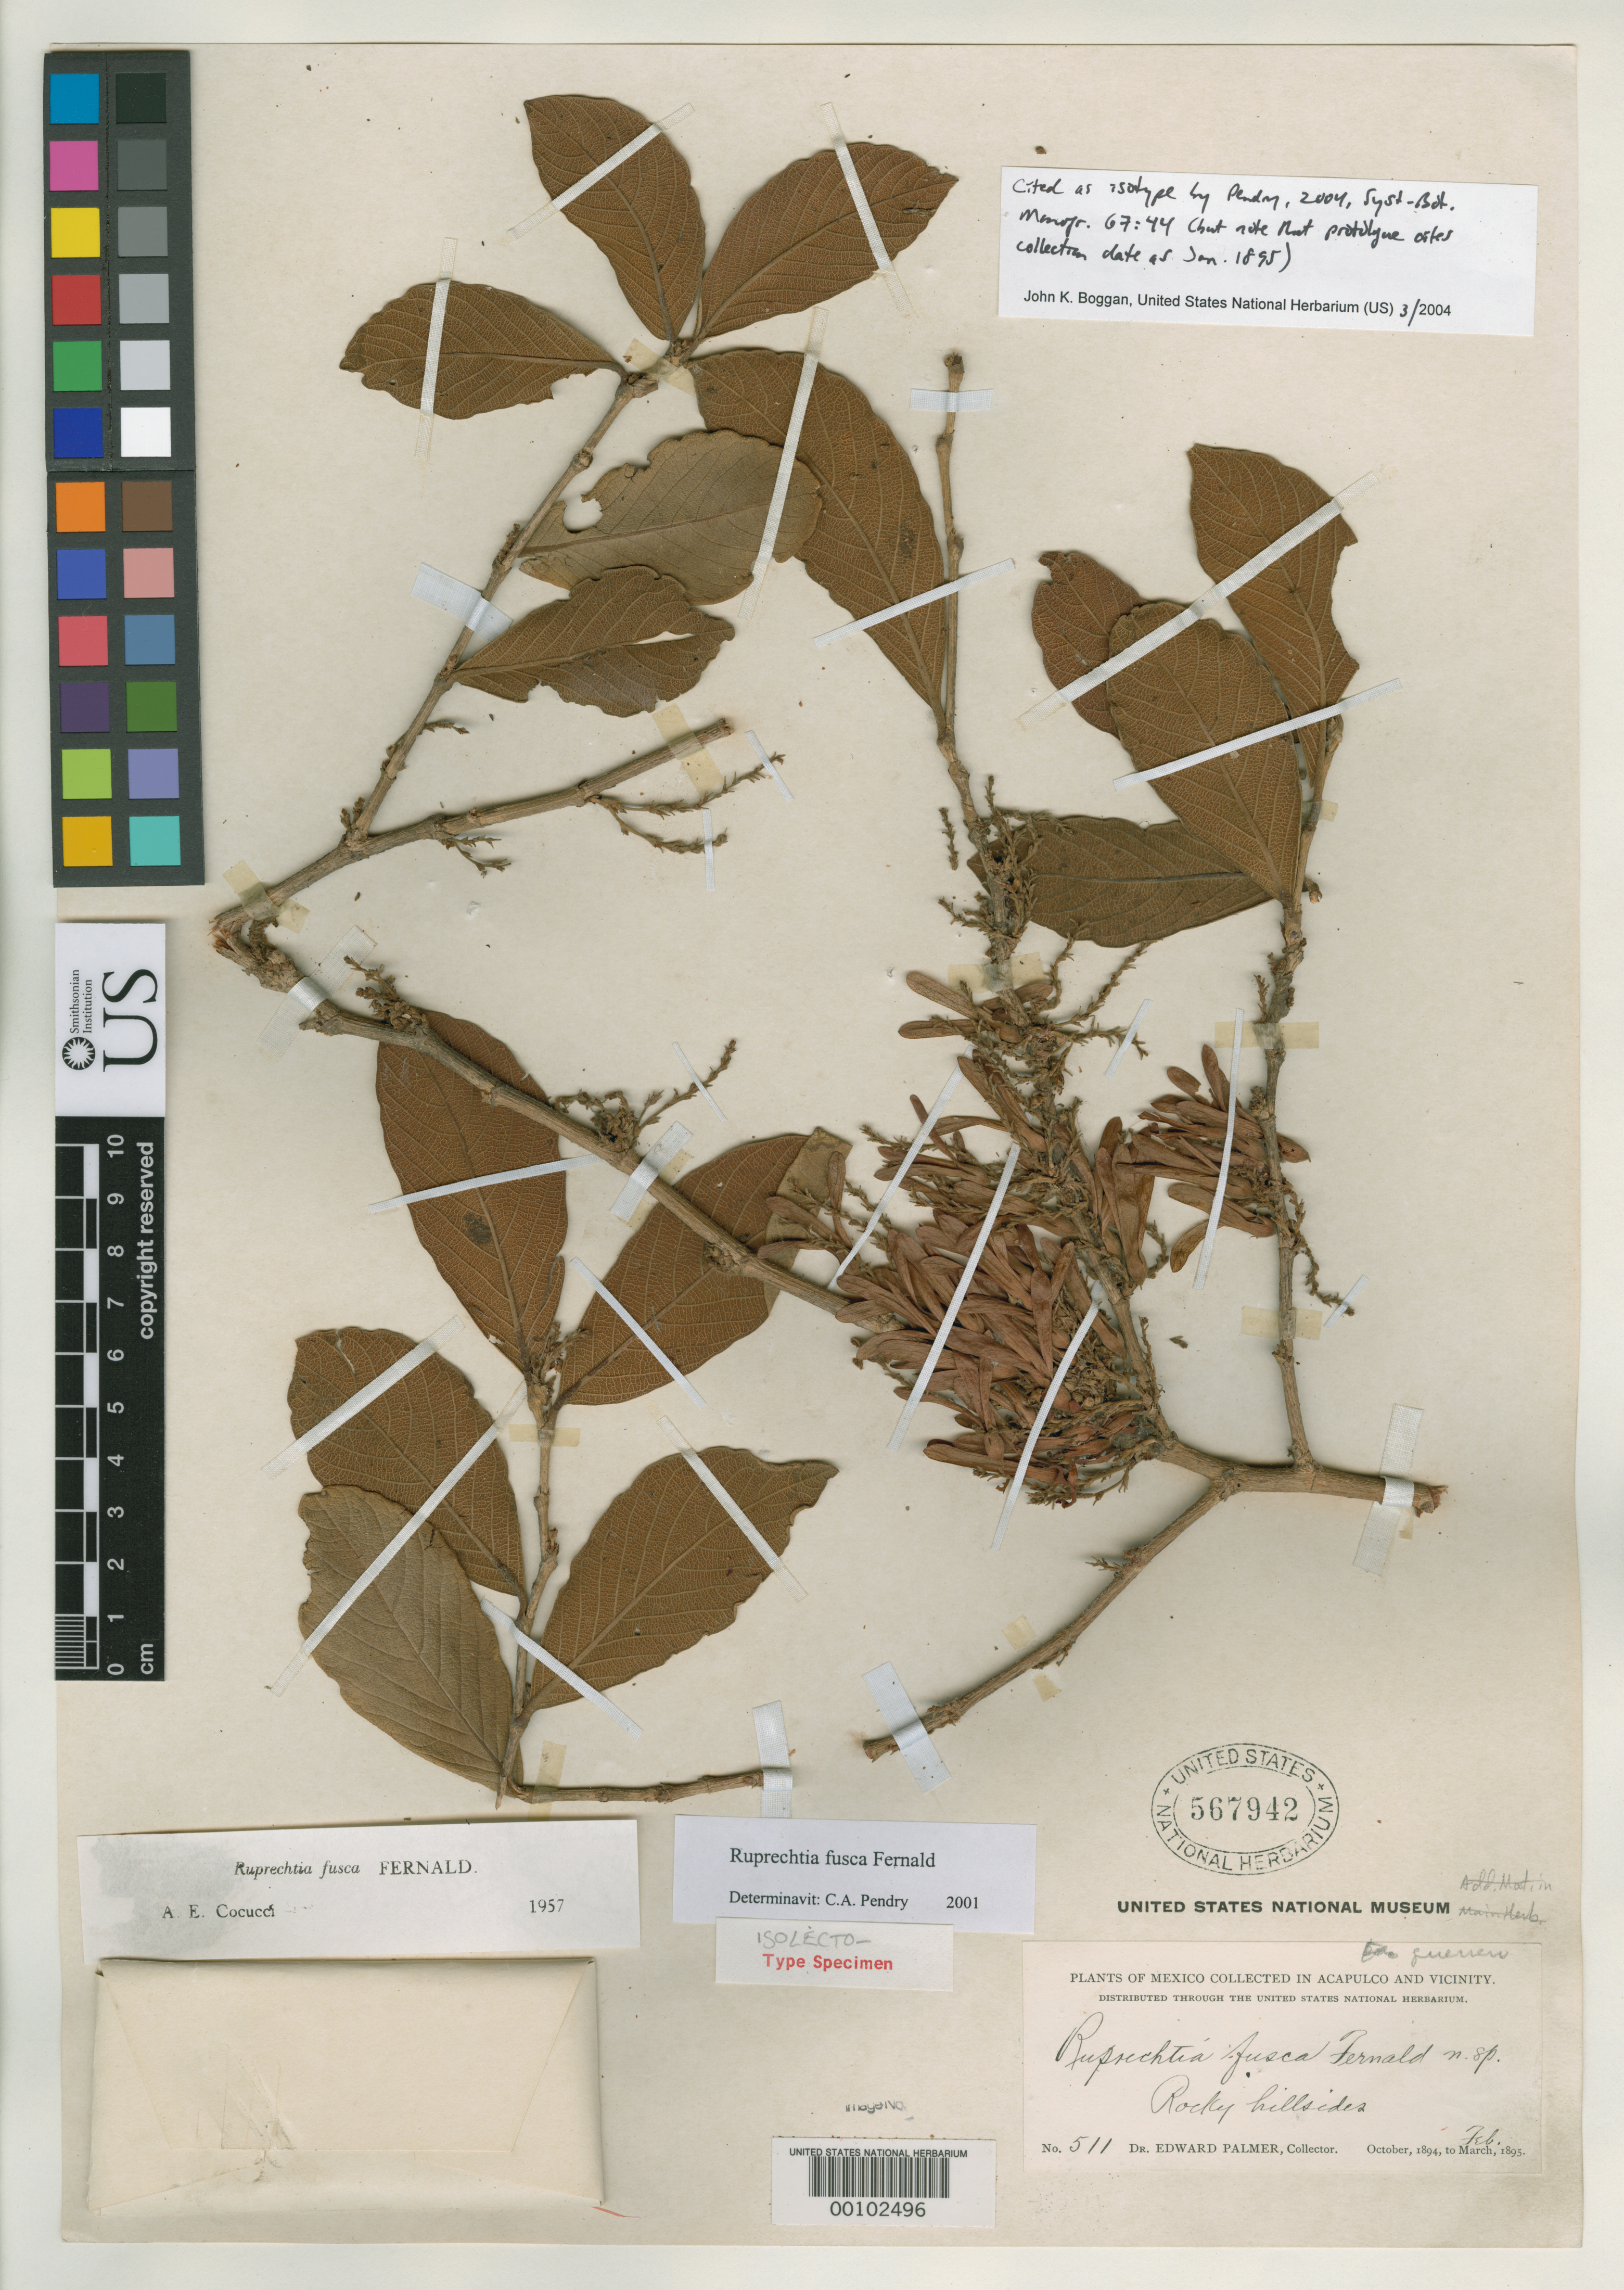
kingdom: Plantae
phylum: Tracheophyta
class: Magnoliopsida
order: Caryophyllales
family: Polygonaceae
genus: Ruprechtia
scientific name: Ruprechtia fusca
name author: Fernald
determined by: Pendry, C. A.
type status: Isotype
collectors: E. Palmer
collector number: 511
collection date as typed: Feb 1895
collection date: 1895-02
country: Mexico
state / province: Guerrero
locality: Acapulco and vicinity.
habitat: Rocky hillsides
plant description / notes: Protologue cites collection date as January 1895, but according to Pendry (2004, Syst. Bot. Monogr. 67: 44), date is Feb. 1895 (as on this specimen).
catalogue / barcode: US 567942